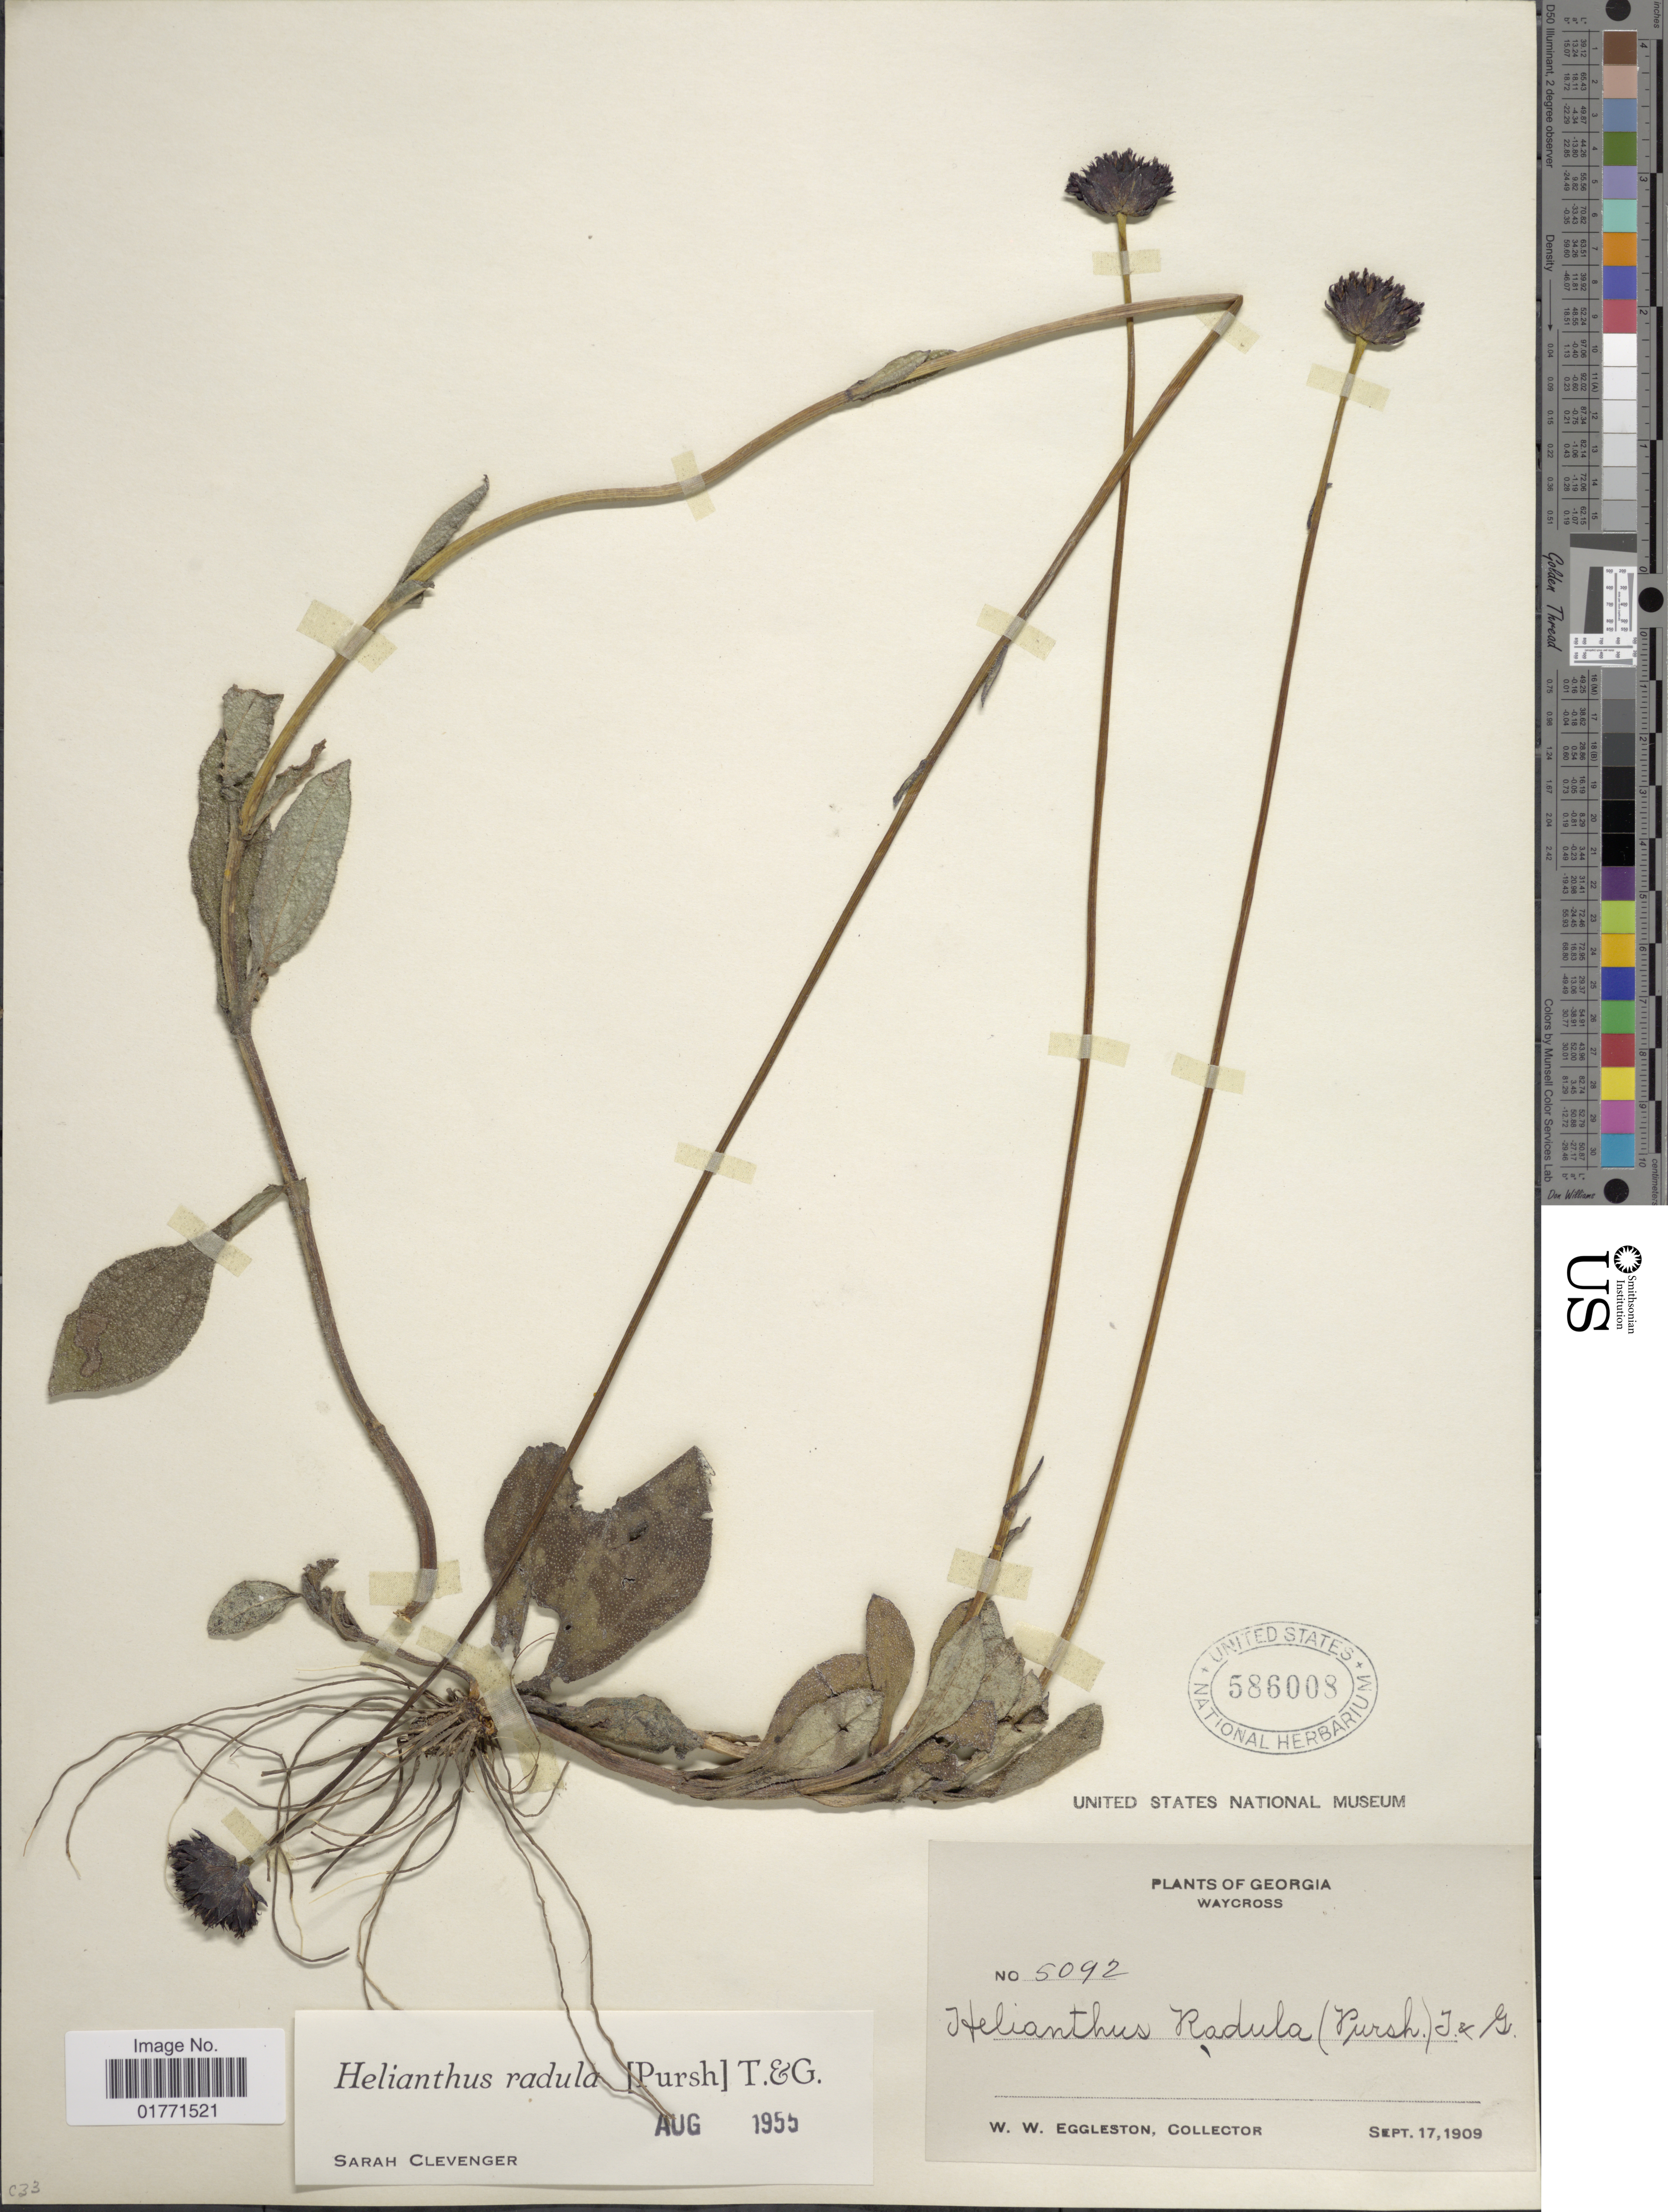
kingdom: Plantae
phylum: Tracheophyta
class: Magnoliopsida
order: Asterales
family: Asteraceae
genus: Helianthus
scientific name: Helianthus radula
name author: (Pursh) Torr. & A. Gray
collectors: W. W. Eggleston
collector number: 5092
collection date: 1909-09-17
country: United States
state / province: Georgia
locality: Waycross. Georgia.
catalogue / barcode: US 586008